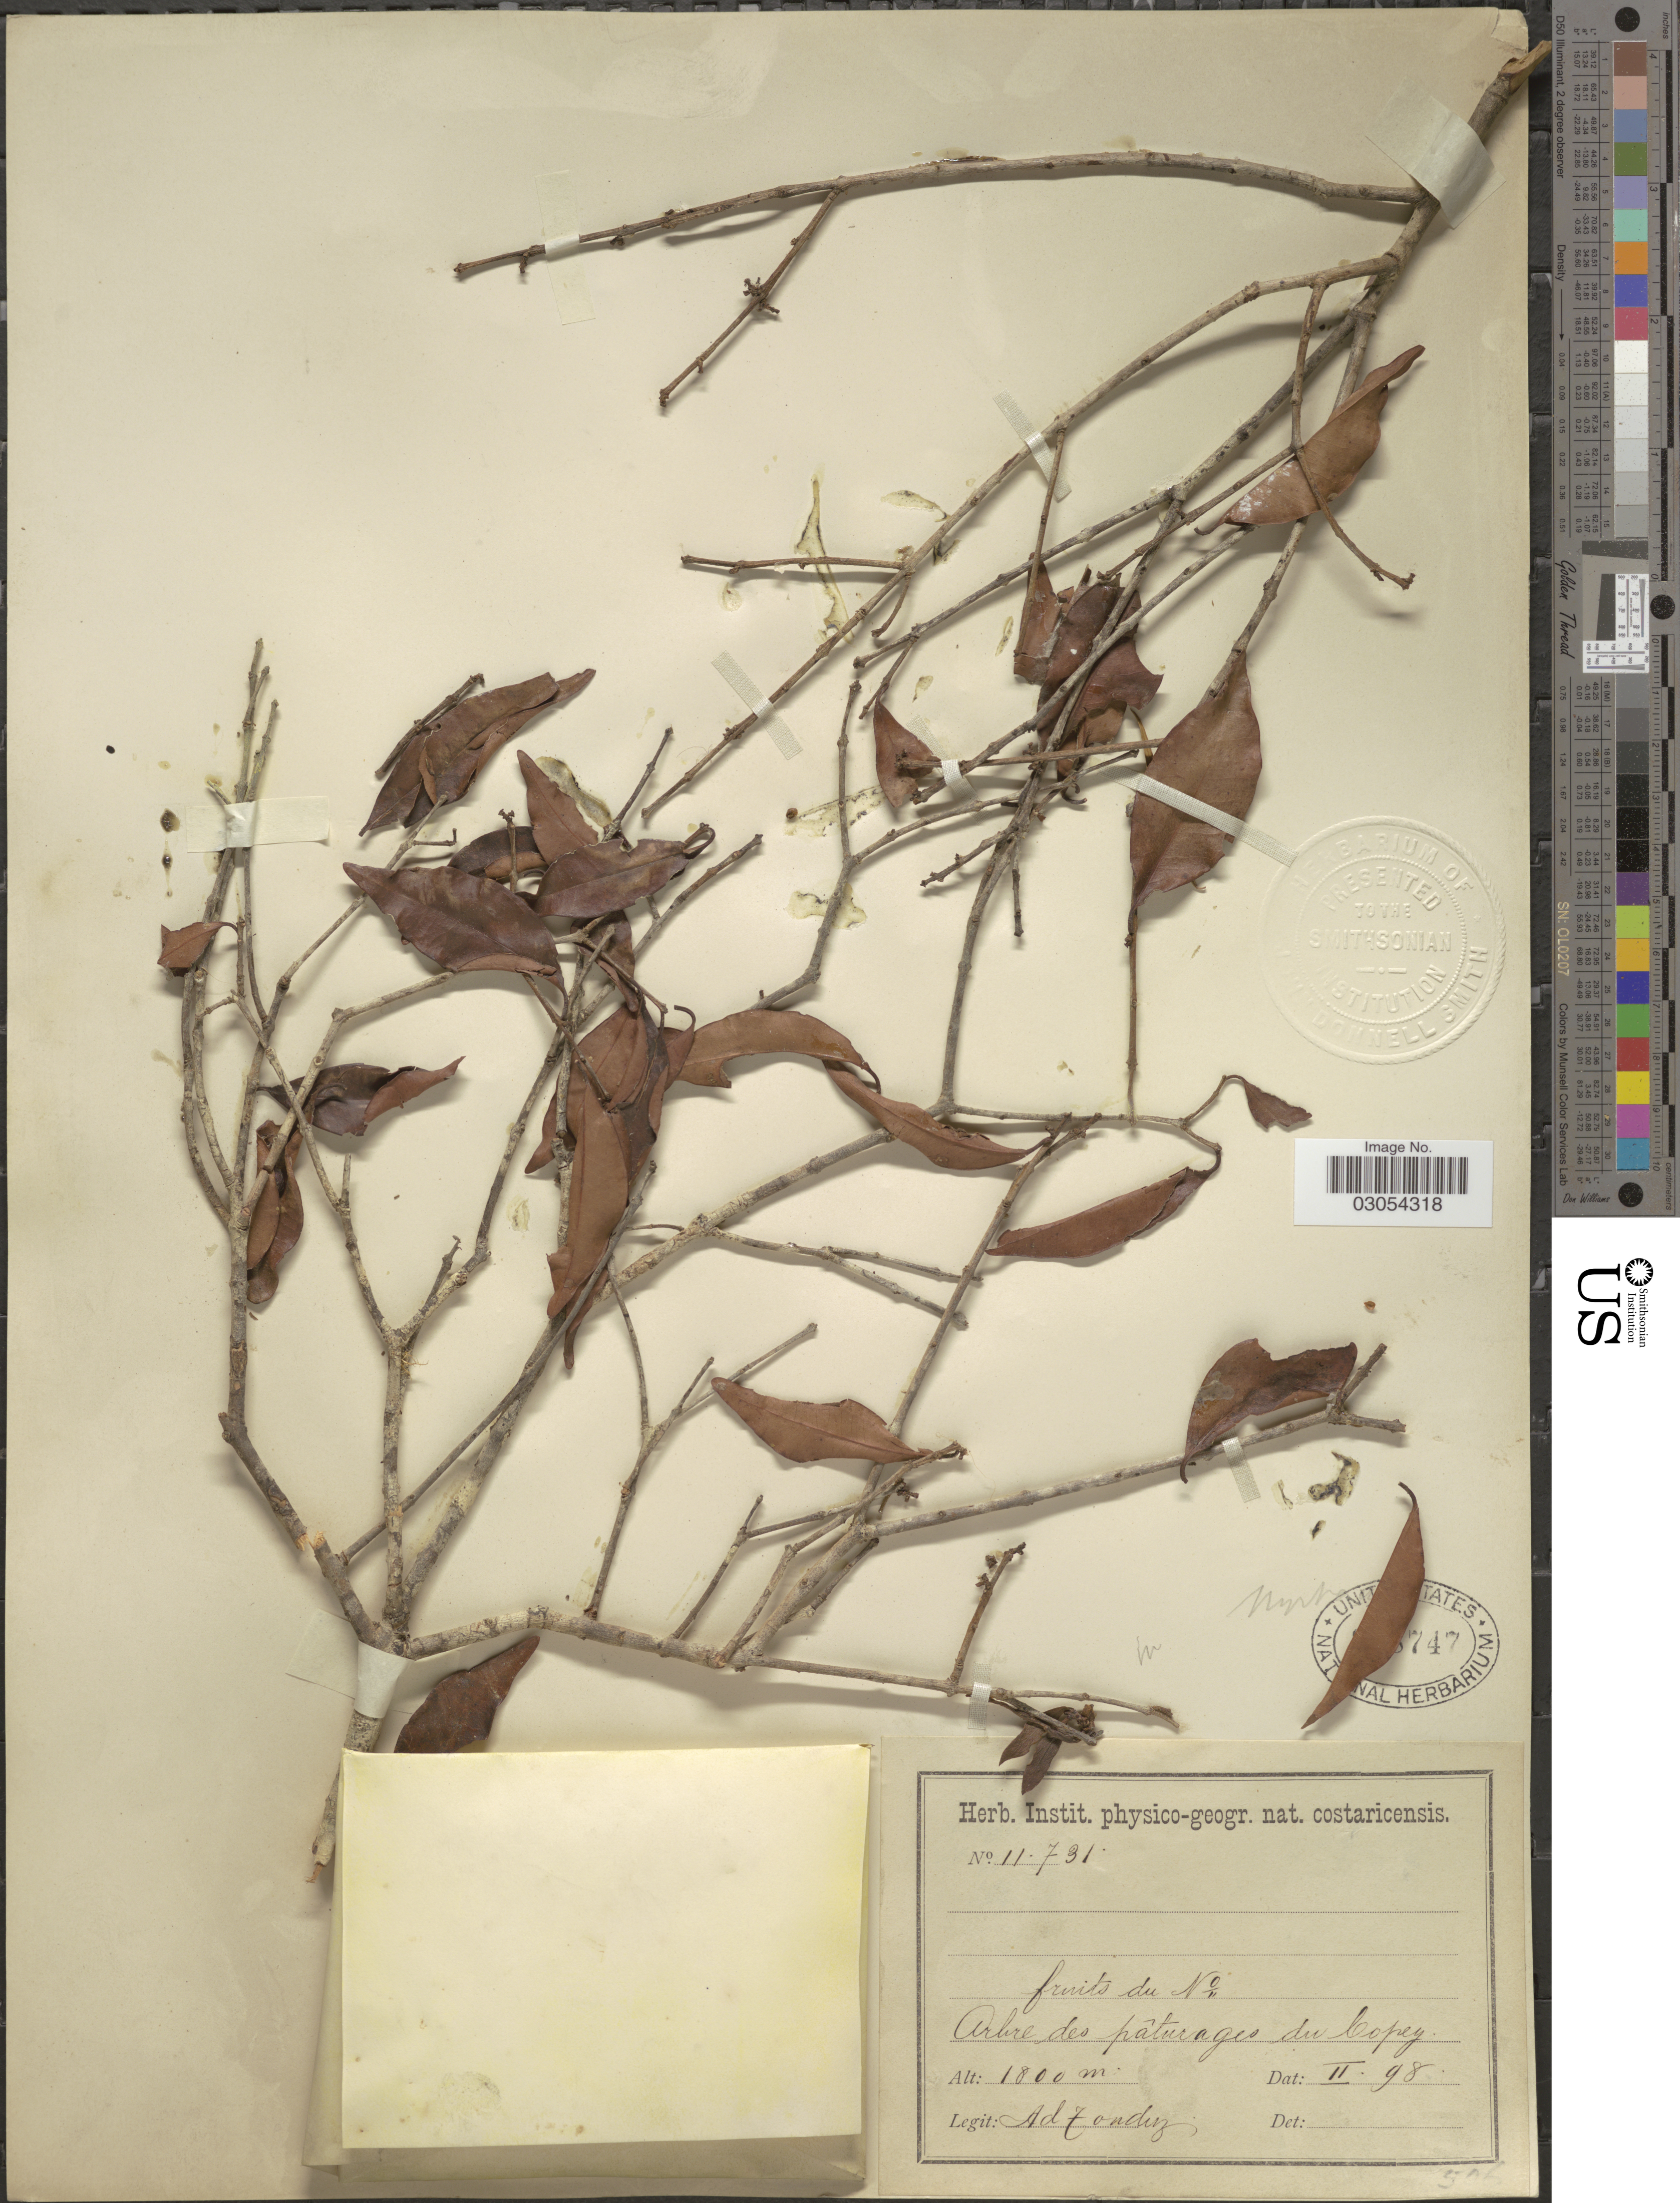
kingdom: Plantae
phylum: Tracheophyta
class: Magnoliopsida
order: Myrtales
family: Myrtaceae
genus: Eugenia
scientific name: Eugenia sp.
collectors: A. Tonduz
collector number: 11731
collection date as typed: Transcribed d/m/y: /2/98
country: Costa Rica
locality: Arbre des pâturages du Copey.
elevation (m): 1800